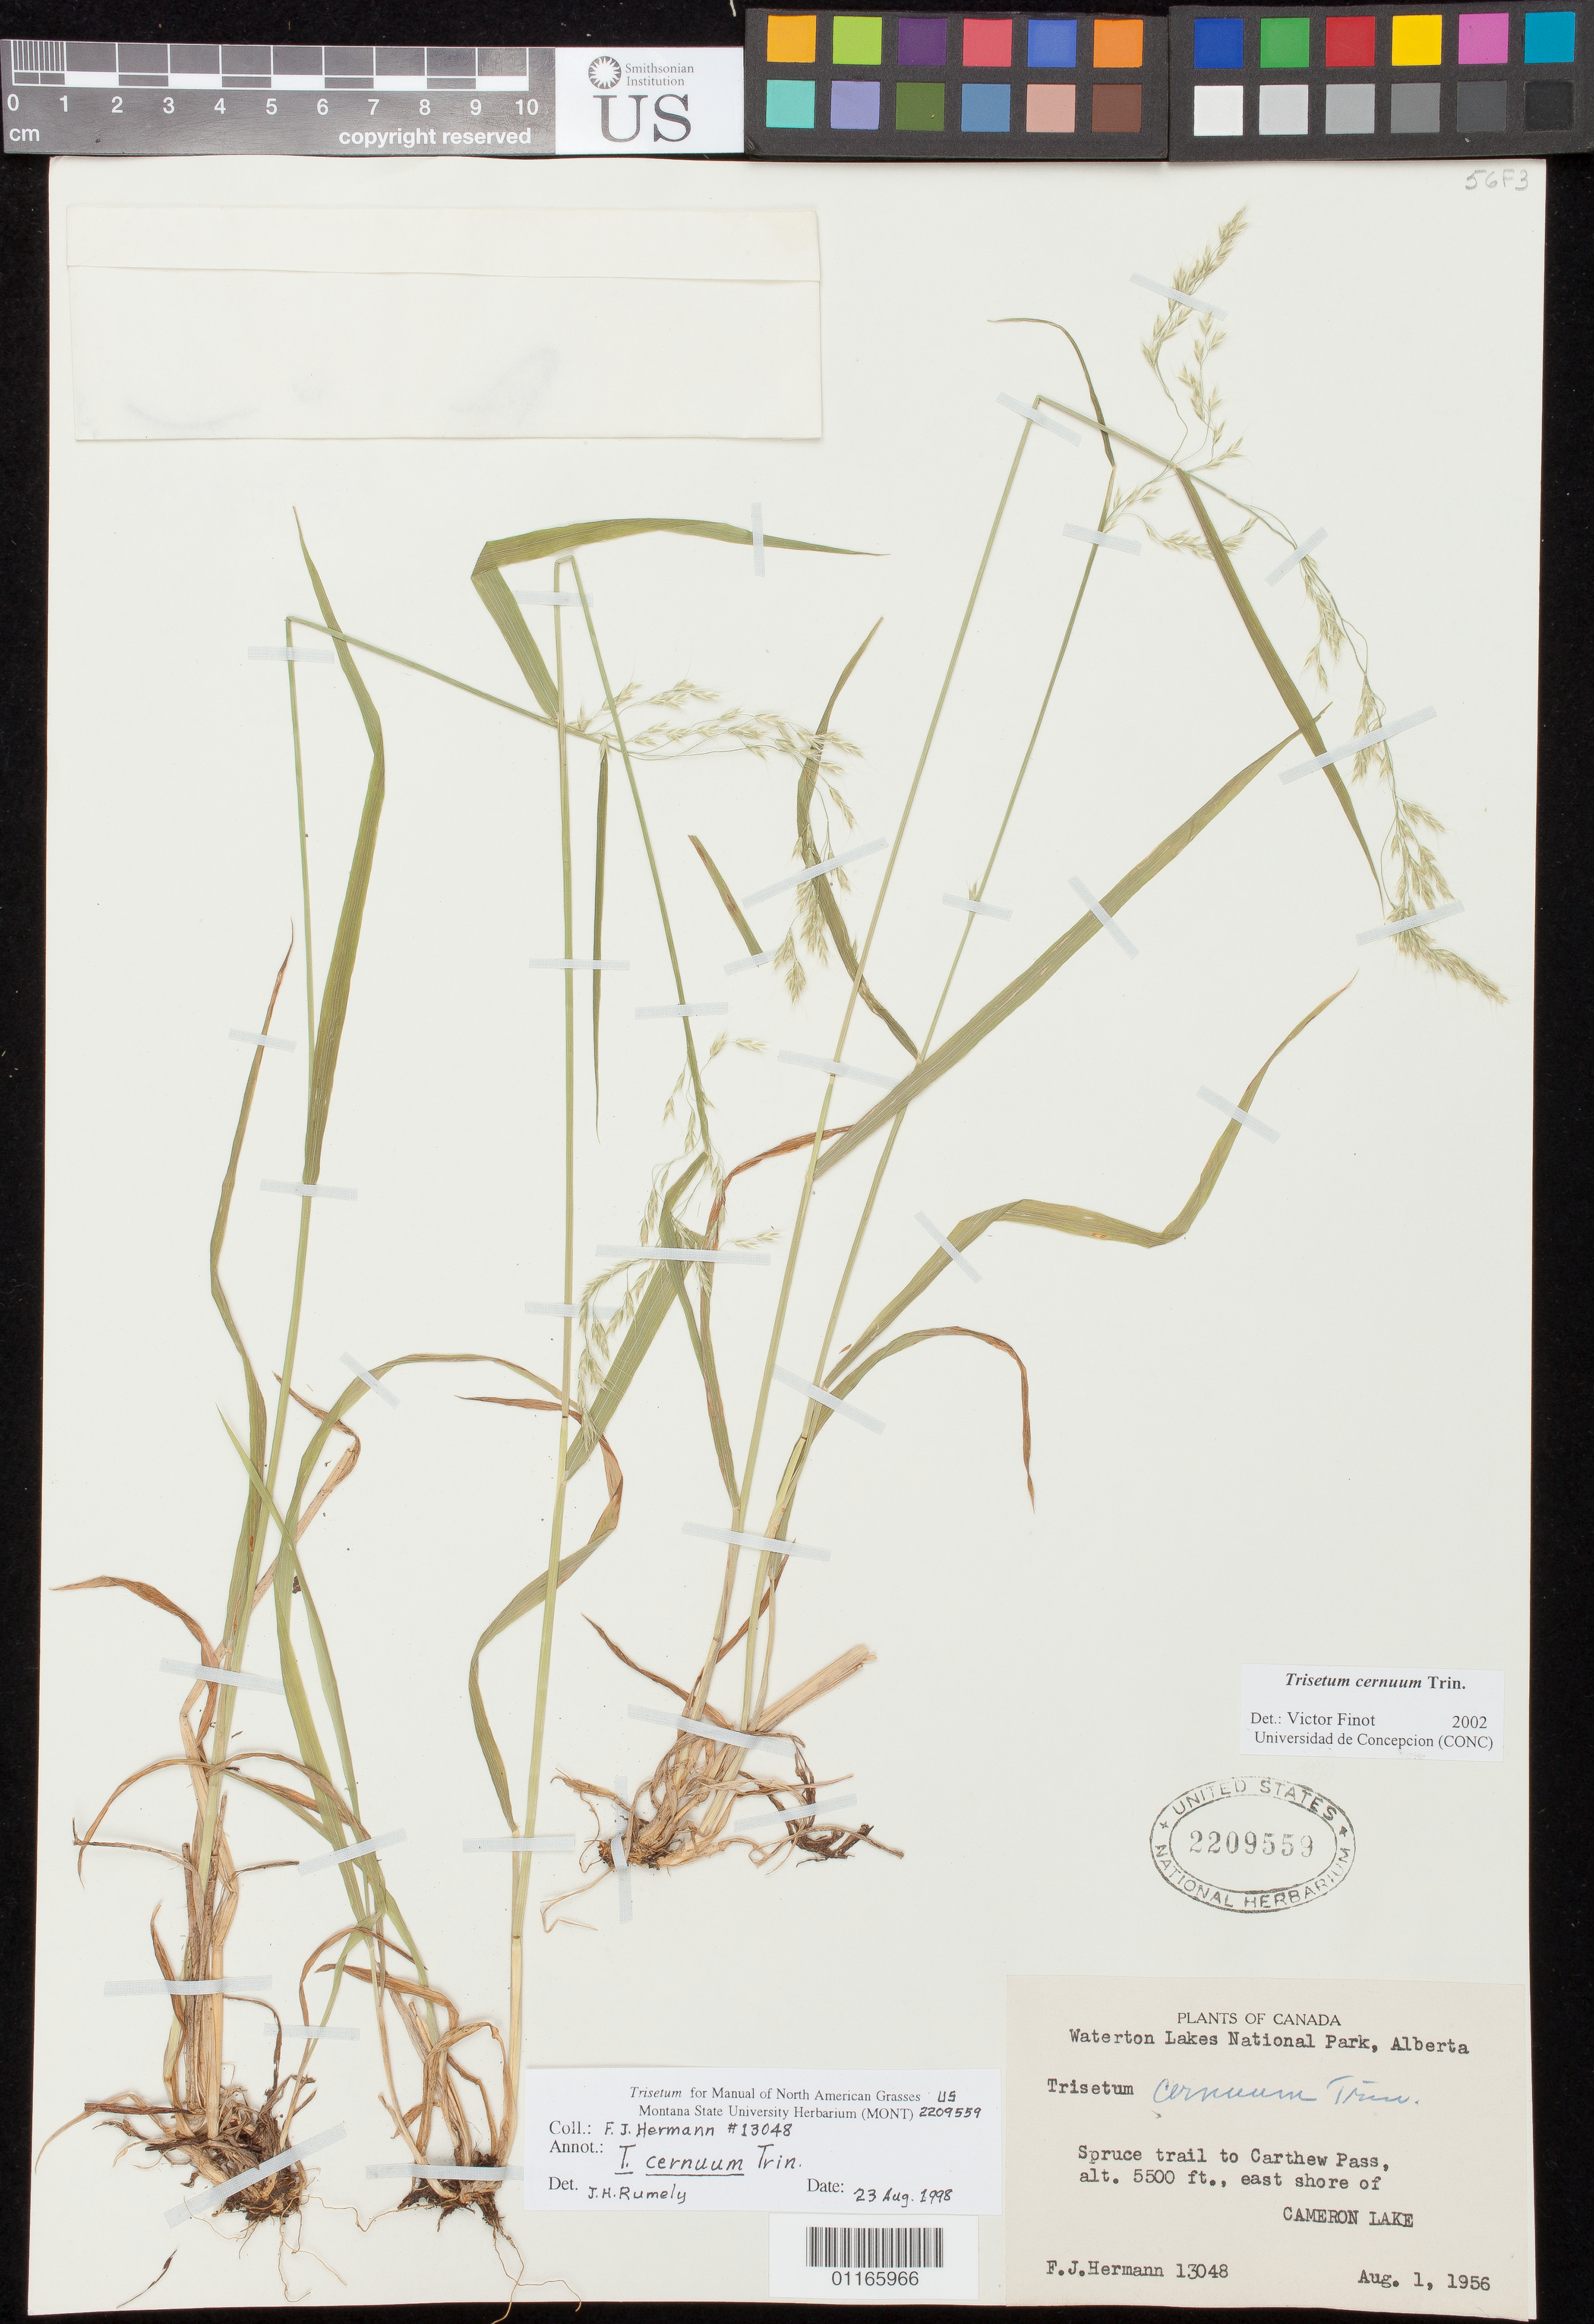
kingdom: Plantae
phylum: Tracheophyta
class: Liliopsida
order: Poales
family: Poaceae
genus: Graphephorum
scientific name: Graphephorum cernuum ined.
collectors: F. J. Hermann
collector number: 13048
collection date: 1956-08-01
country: Canada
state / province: Alberta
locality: Waterton Lakes National Park. Spruce trail to Carthew Pass, east shore of Cameron Lake.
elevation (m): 1676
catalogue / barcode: US 2209559